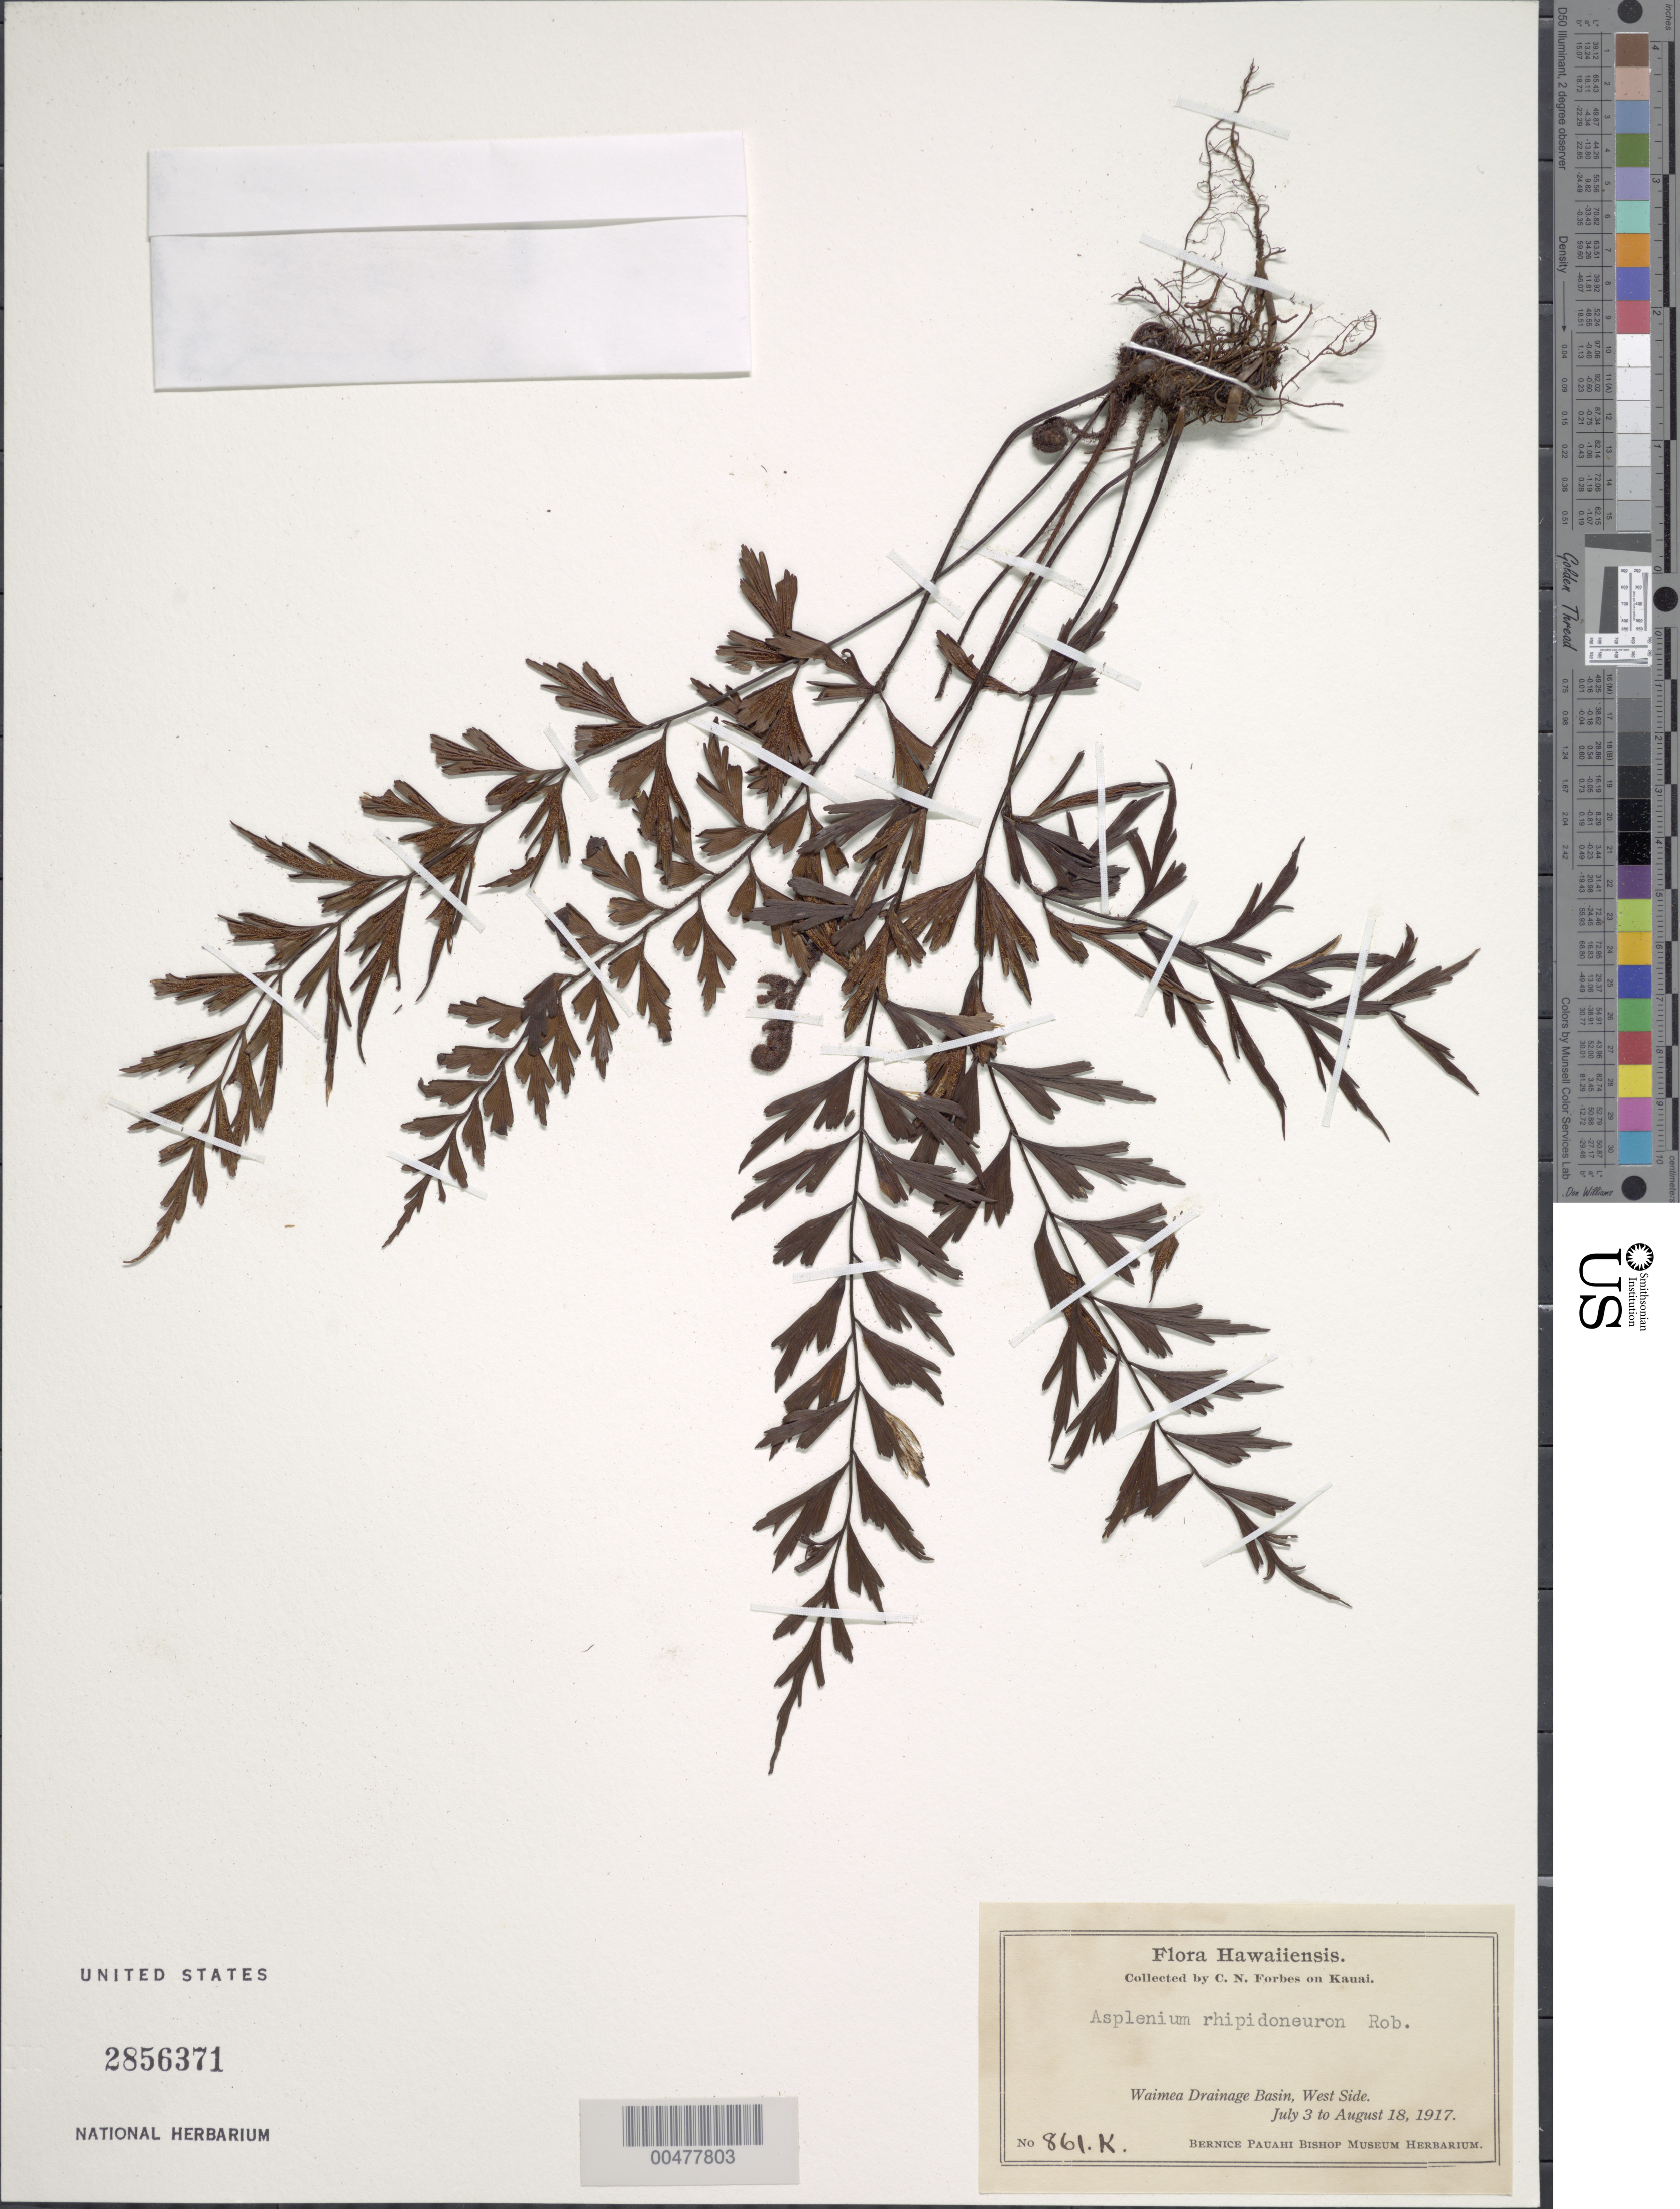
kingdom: Plantae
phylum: Tracheophyta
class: Polypodiopsida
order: Polypodiales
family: Aspleniaceae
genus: Asplenium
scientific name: Asplenium aethiopicum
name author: (Burm. f.) Bech.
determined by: Wagner, W. L., (BOT), Smithsonian Institution - National Museum of Natural History (UNITED STATES)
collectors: C. N. Forbes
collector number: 861.K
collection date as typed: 3 Jul 1917 to 18 Aug 1917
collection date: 1917-07-03/1917-08-18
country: United States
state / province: Hawaii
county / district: Kauai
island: Kaua'i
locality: Waimea Drainage Basin, W side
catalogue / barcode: US 2856371